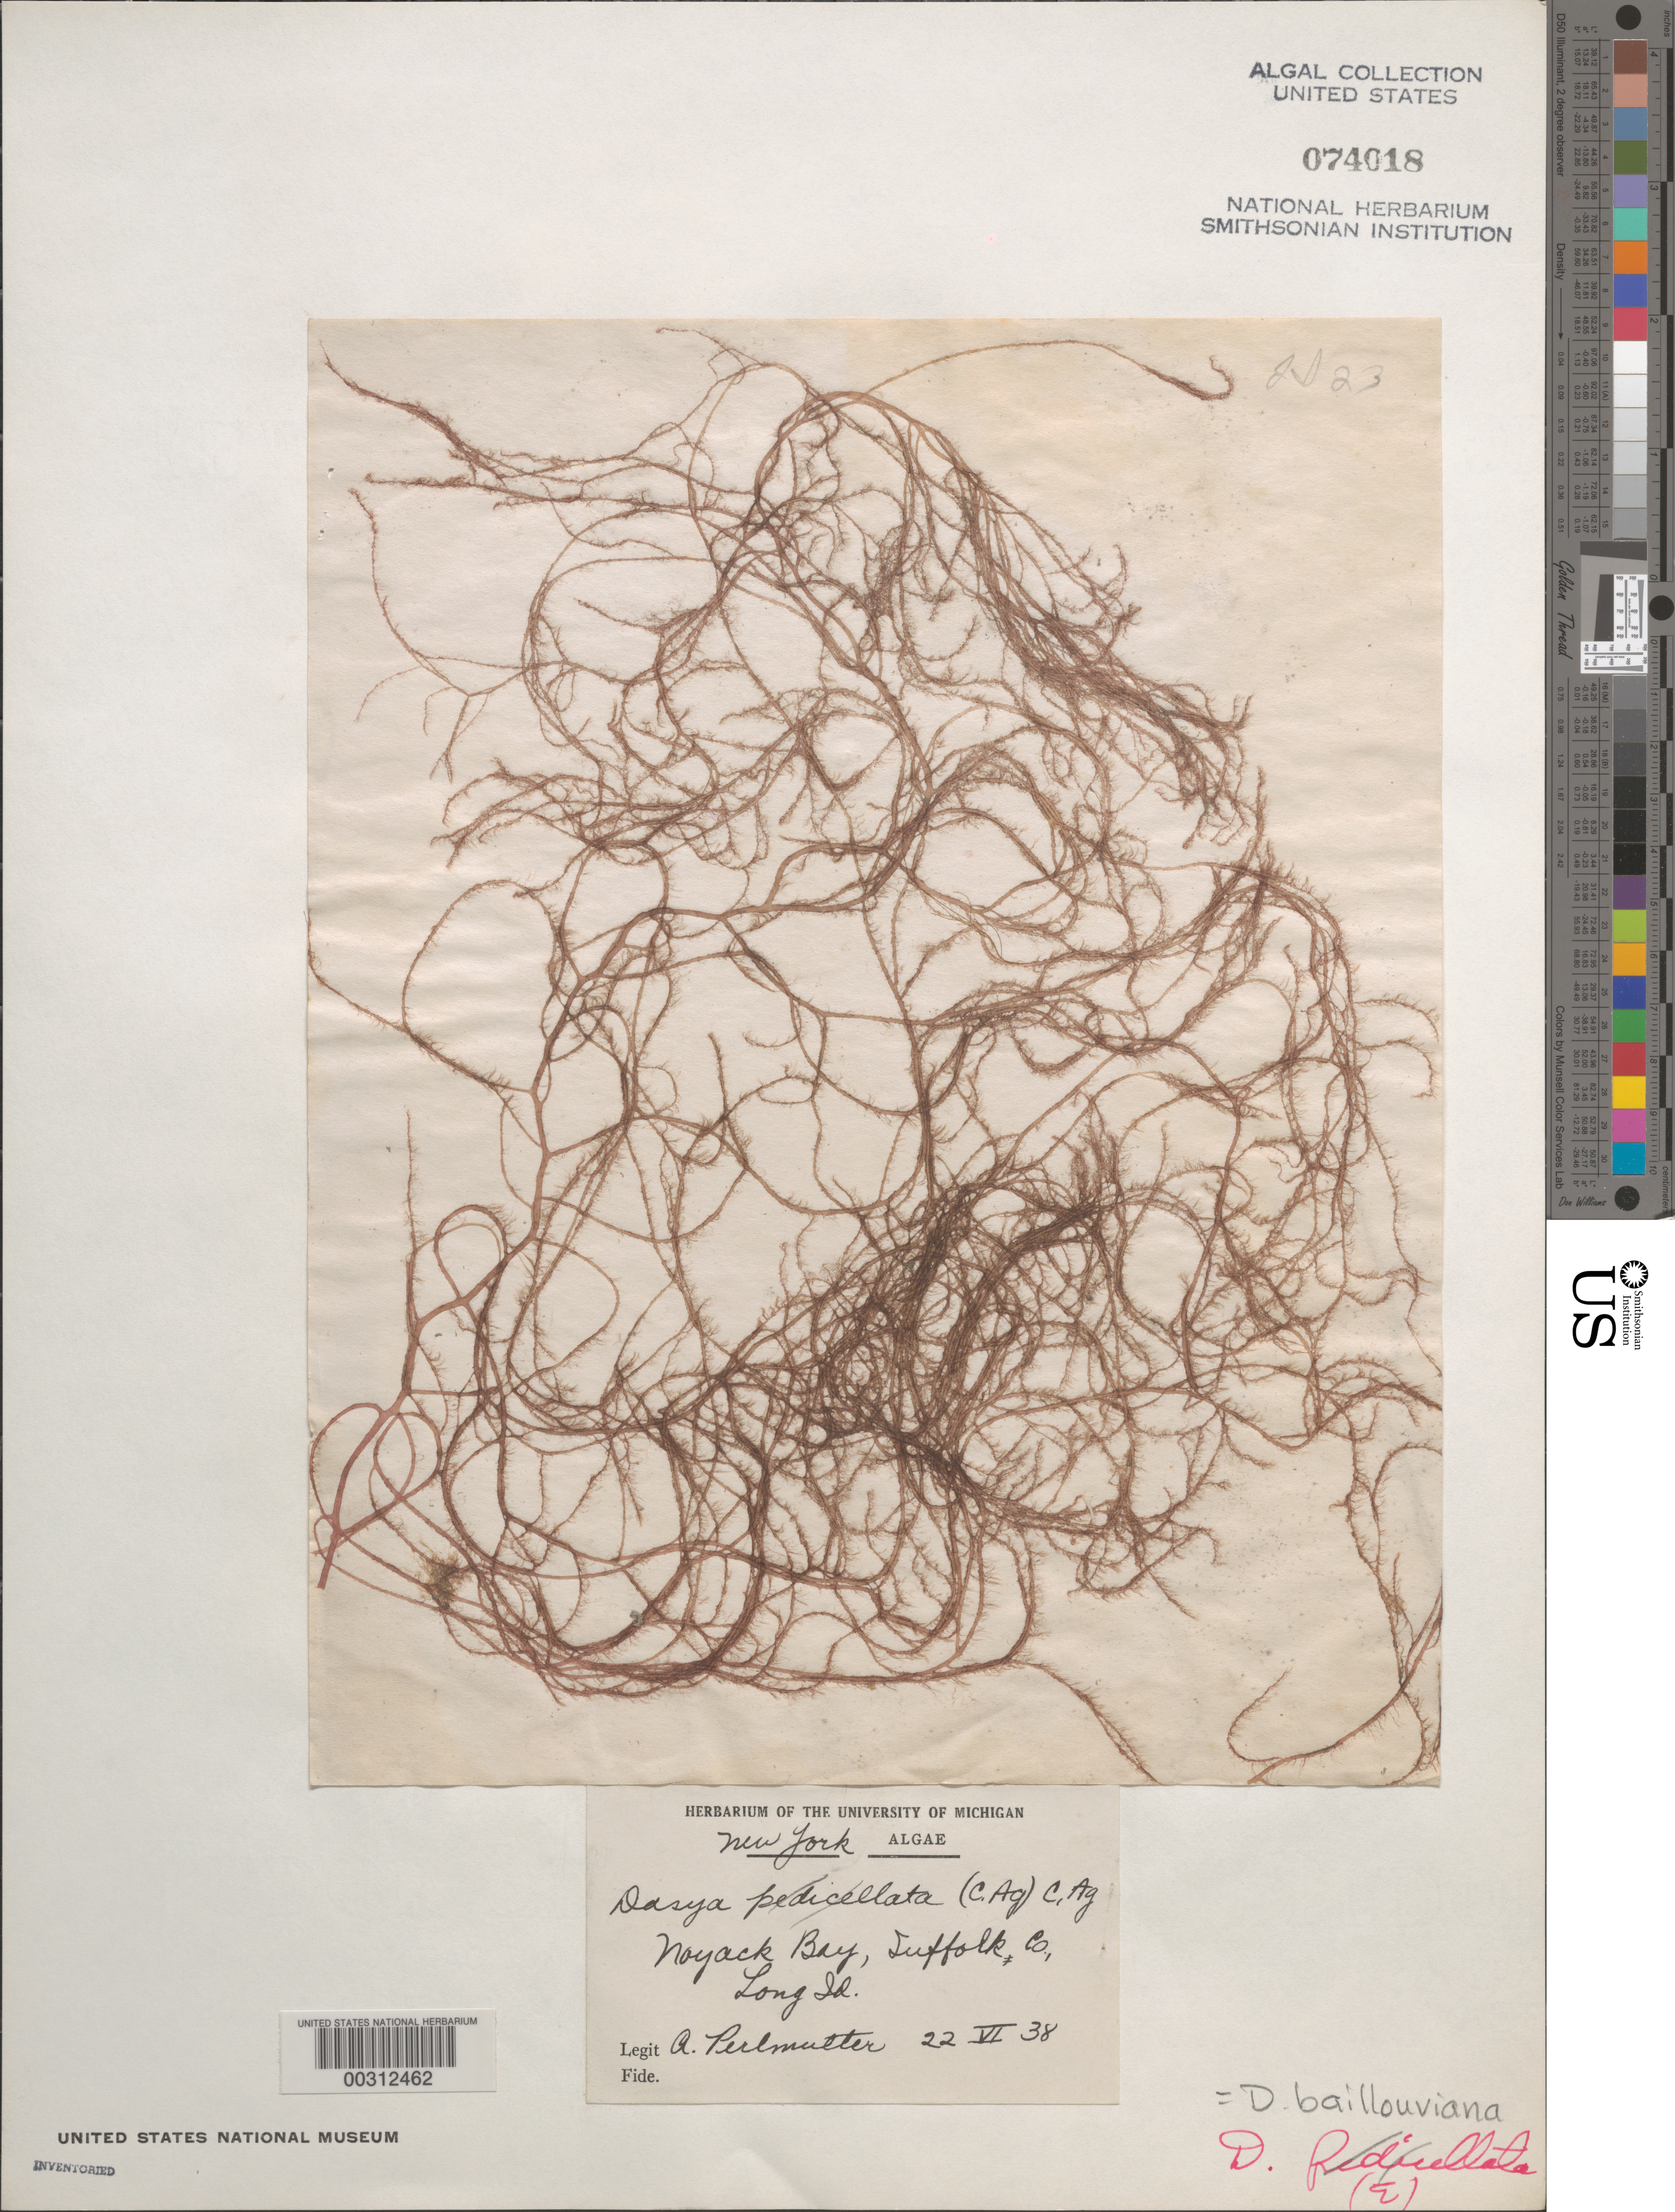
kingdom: Plantae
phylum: Rhodophyta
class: Florideophyceae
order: Ceramiales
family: Dasyaceae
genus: Dasya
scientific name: Dasya pedicellata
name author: (C. Agardh) C. Agardh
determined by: Algae name updating Project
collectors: A. Perlmutter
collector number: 23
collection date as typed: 22 Jun 1938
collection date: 1938-06-22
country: United States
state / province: New York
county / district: Suffolk County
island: Long Island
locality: Noyack Bay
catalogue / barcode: US 74018